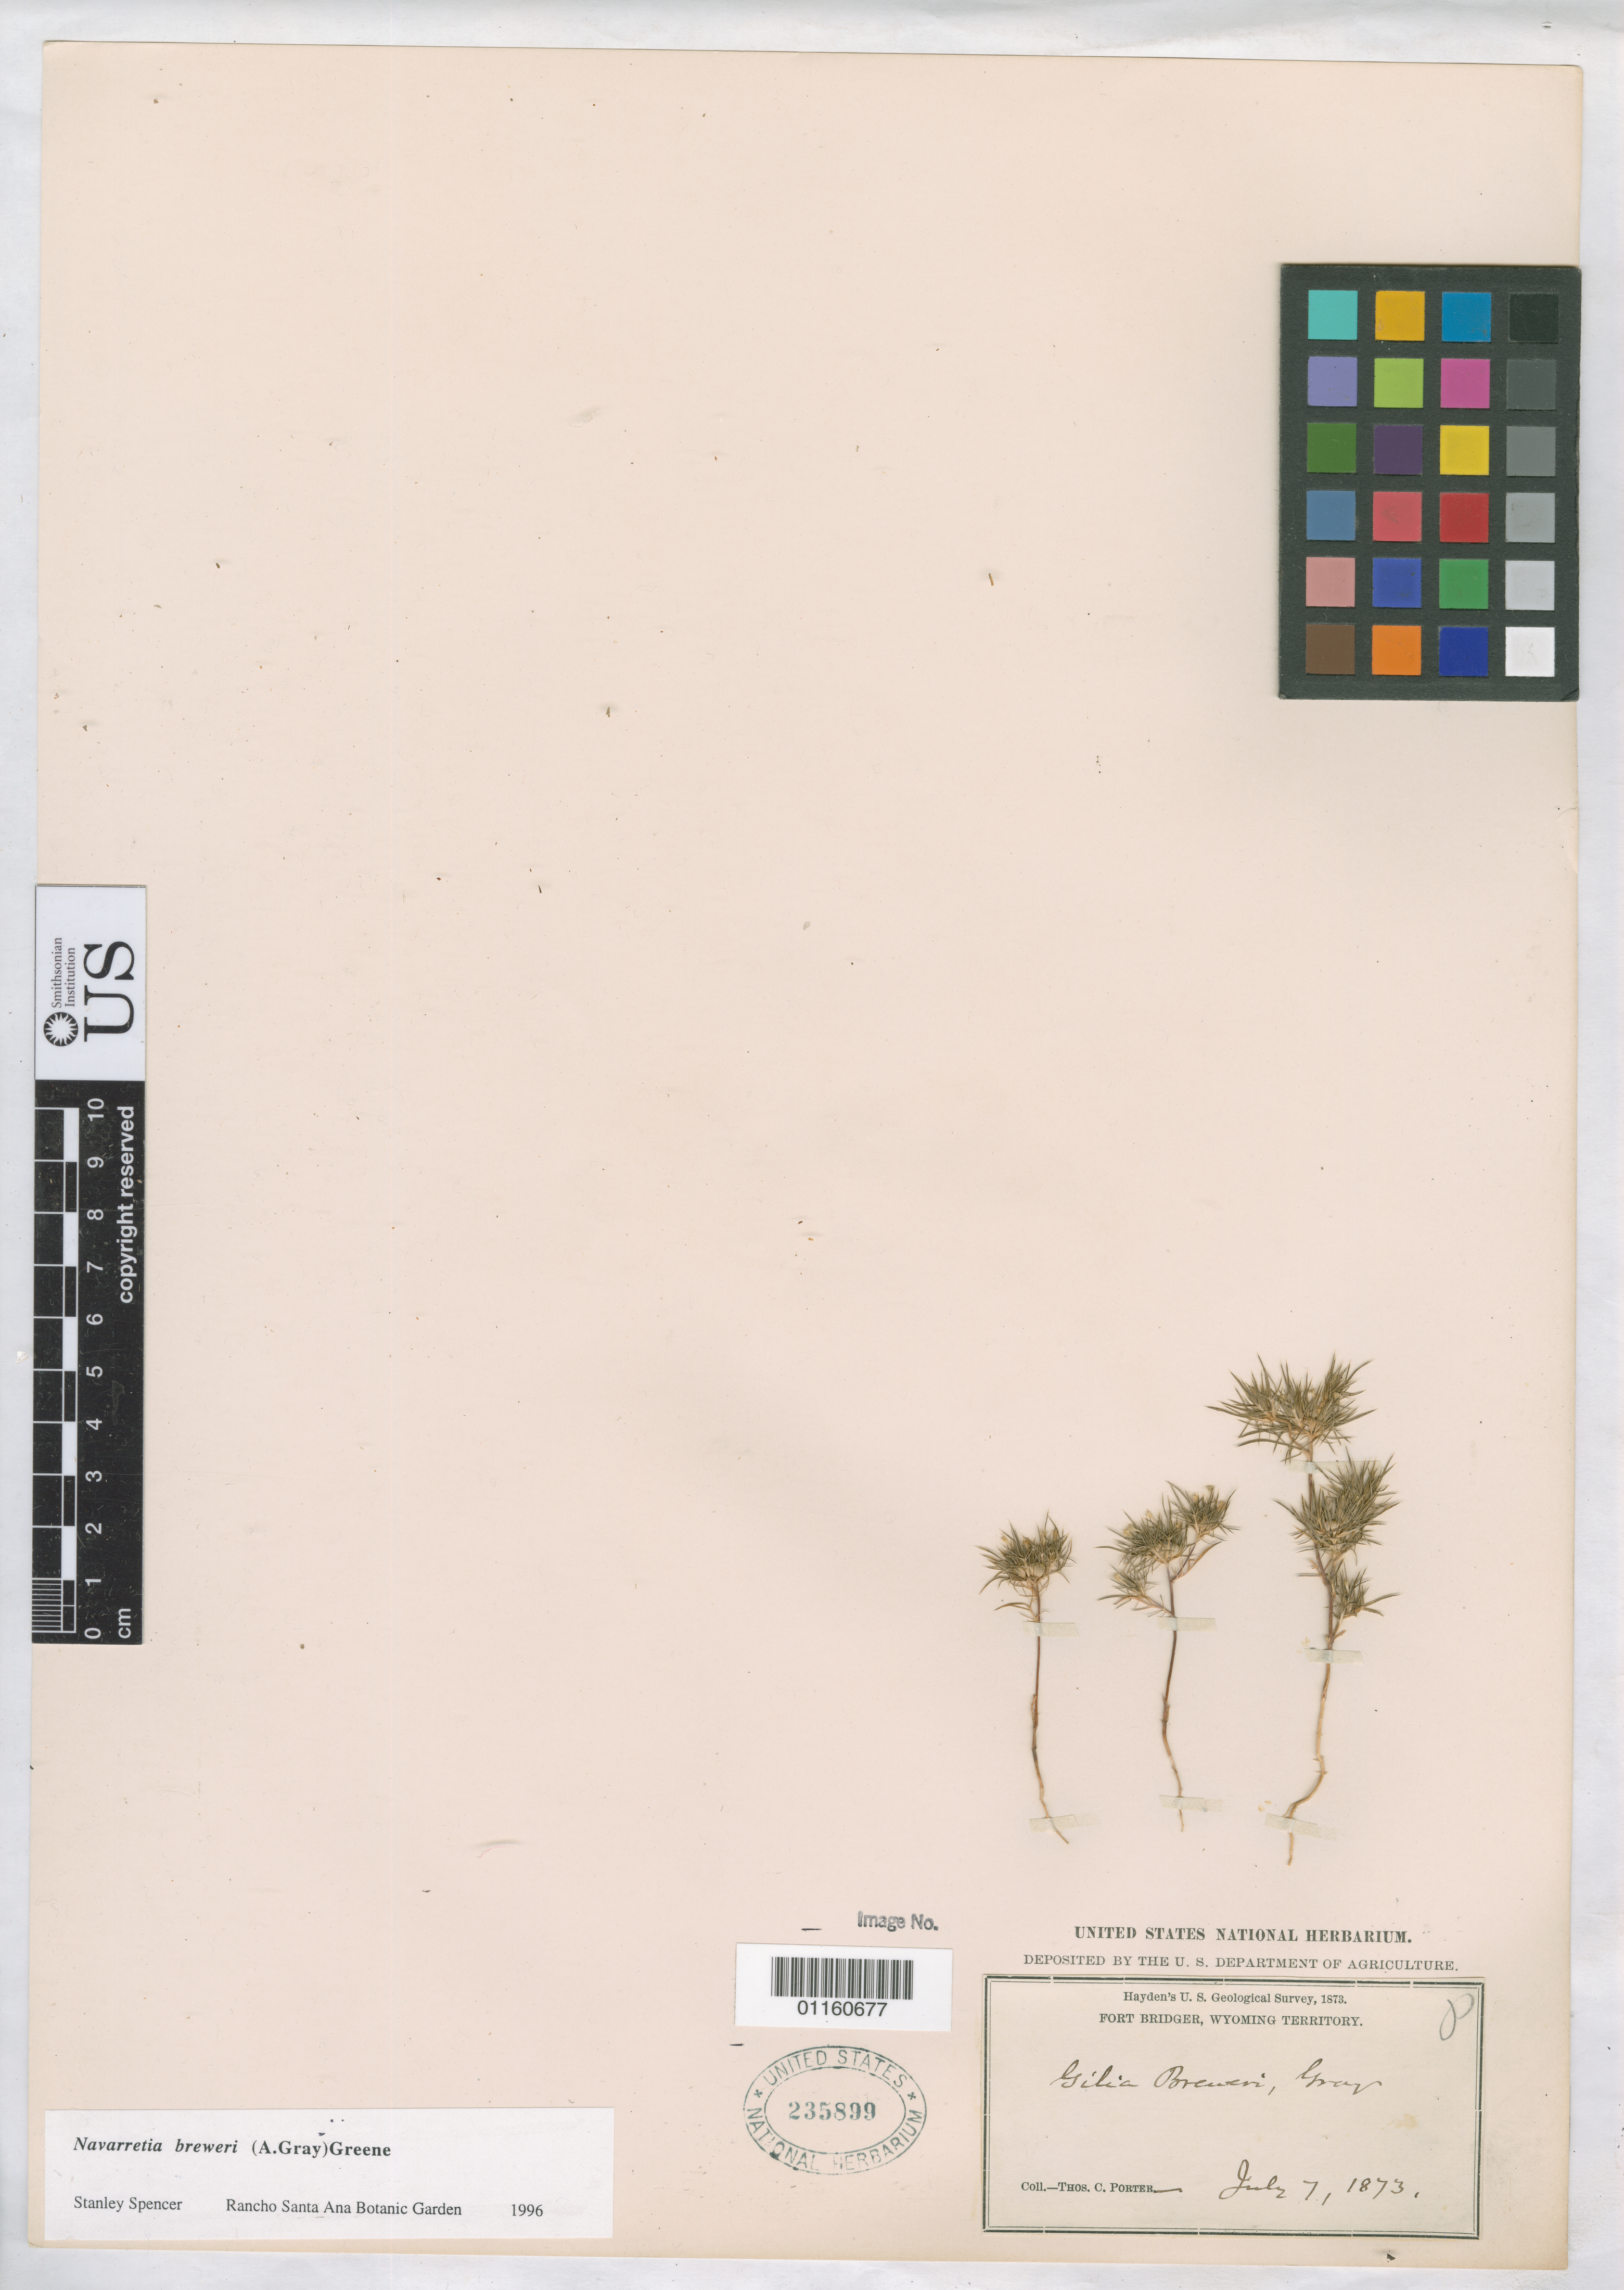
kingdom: Plantae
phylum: Tracheophyta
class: Magnoliopsida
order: Ericales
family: Polemoniaceae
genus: Navarretia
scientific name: Navarretia breweri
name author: (A. Gray) Greene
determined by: Spencer, S. C.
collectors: T. C. Porter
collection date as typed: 7 Jul 1873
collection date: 1873-07-07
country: United States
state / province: Wyoming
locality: Fort Bridger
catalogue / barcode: US 235899